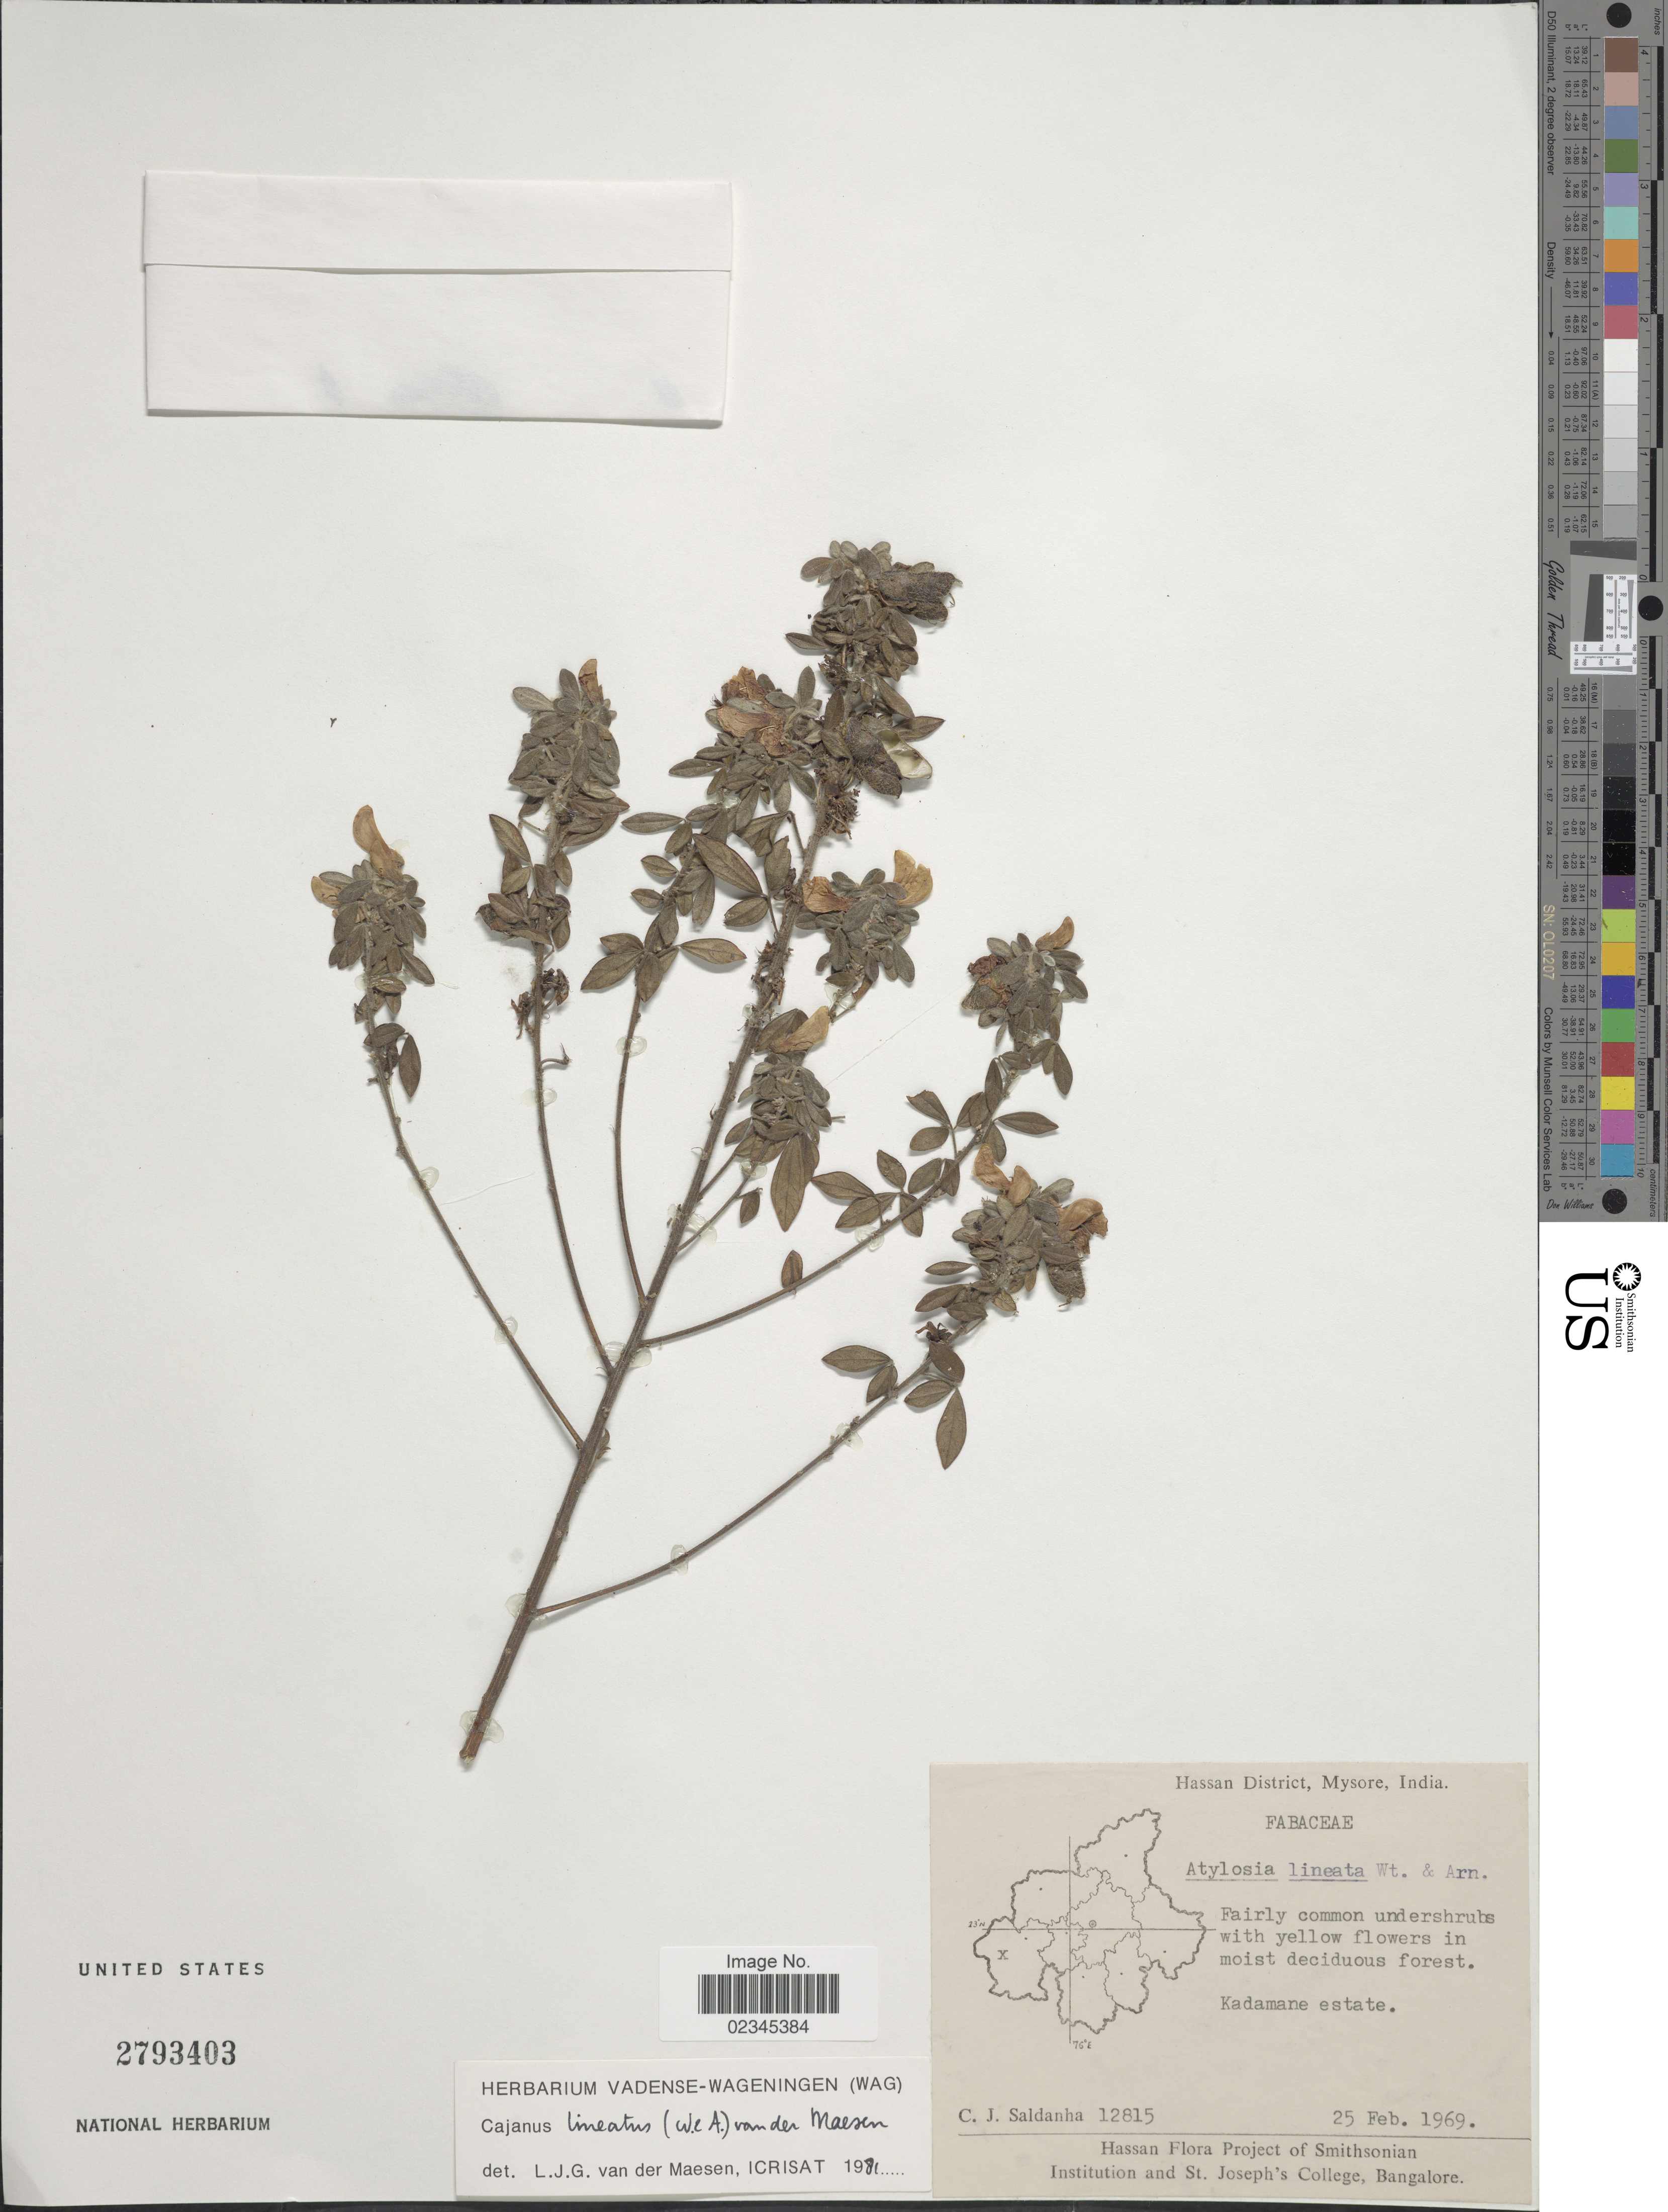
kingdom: Plantae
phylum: Tracheophyta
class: Magnoliopsida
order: Fabales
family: Fabaceae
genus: Cajanus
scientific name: Cajanus lineatus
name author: (Wight & Arn.) Maesen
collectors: C. J. Saldanha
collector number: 12815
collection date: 1969-02-25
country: India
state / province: Karnataka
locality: Hassan District, Mysore. Kadamane estate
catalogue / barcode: US 2793403